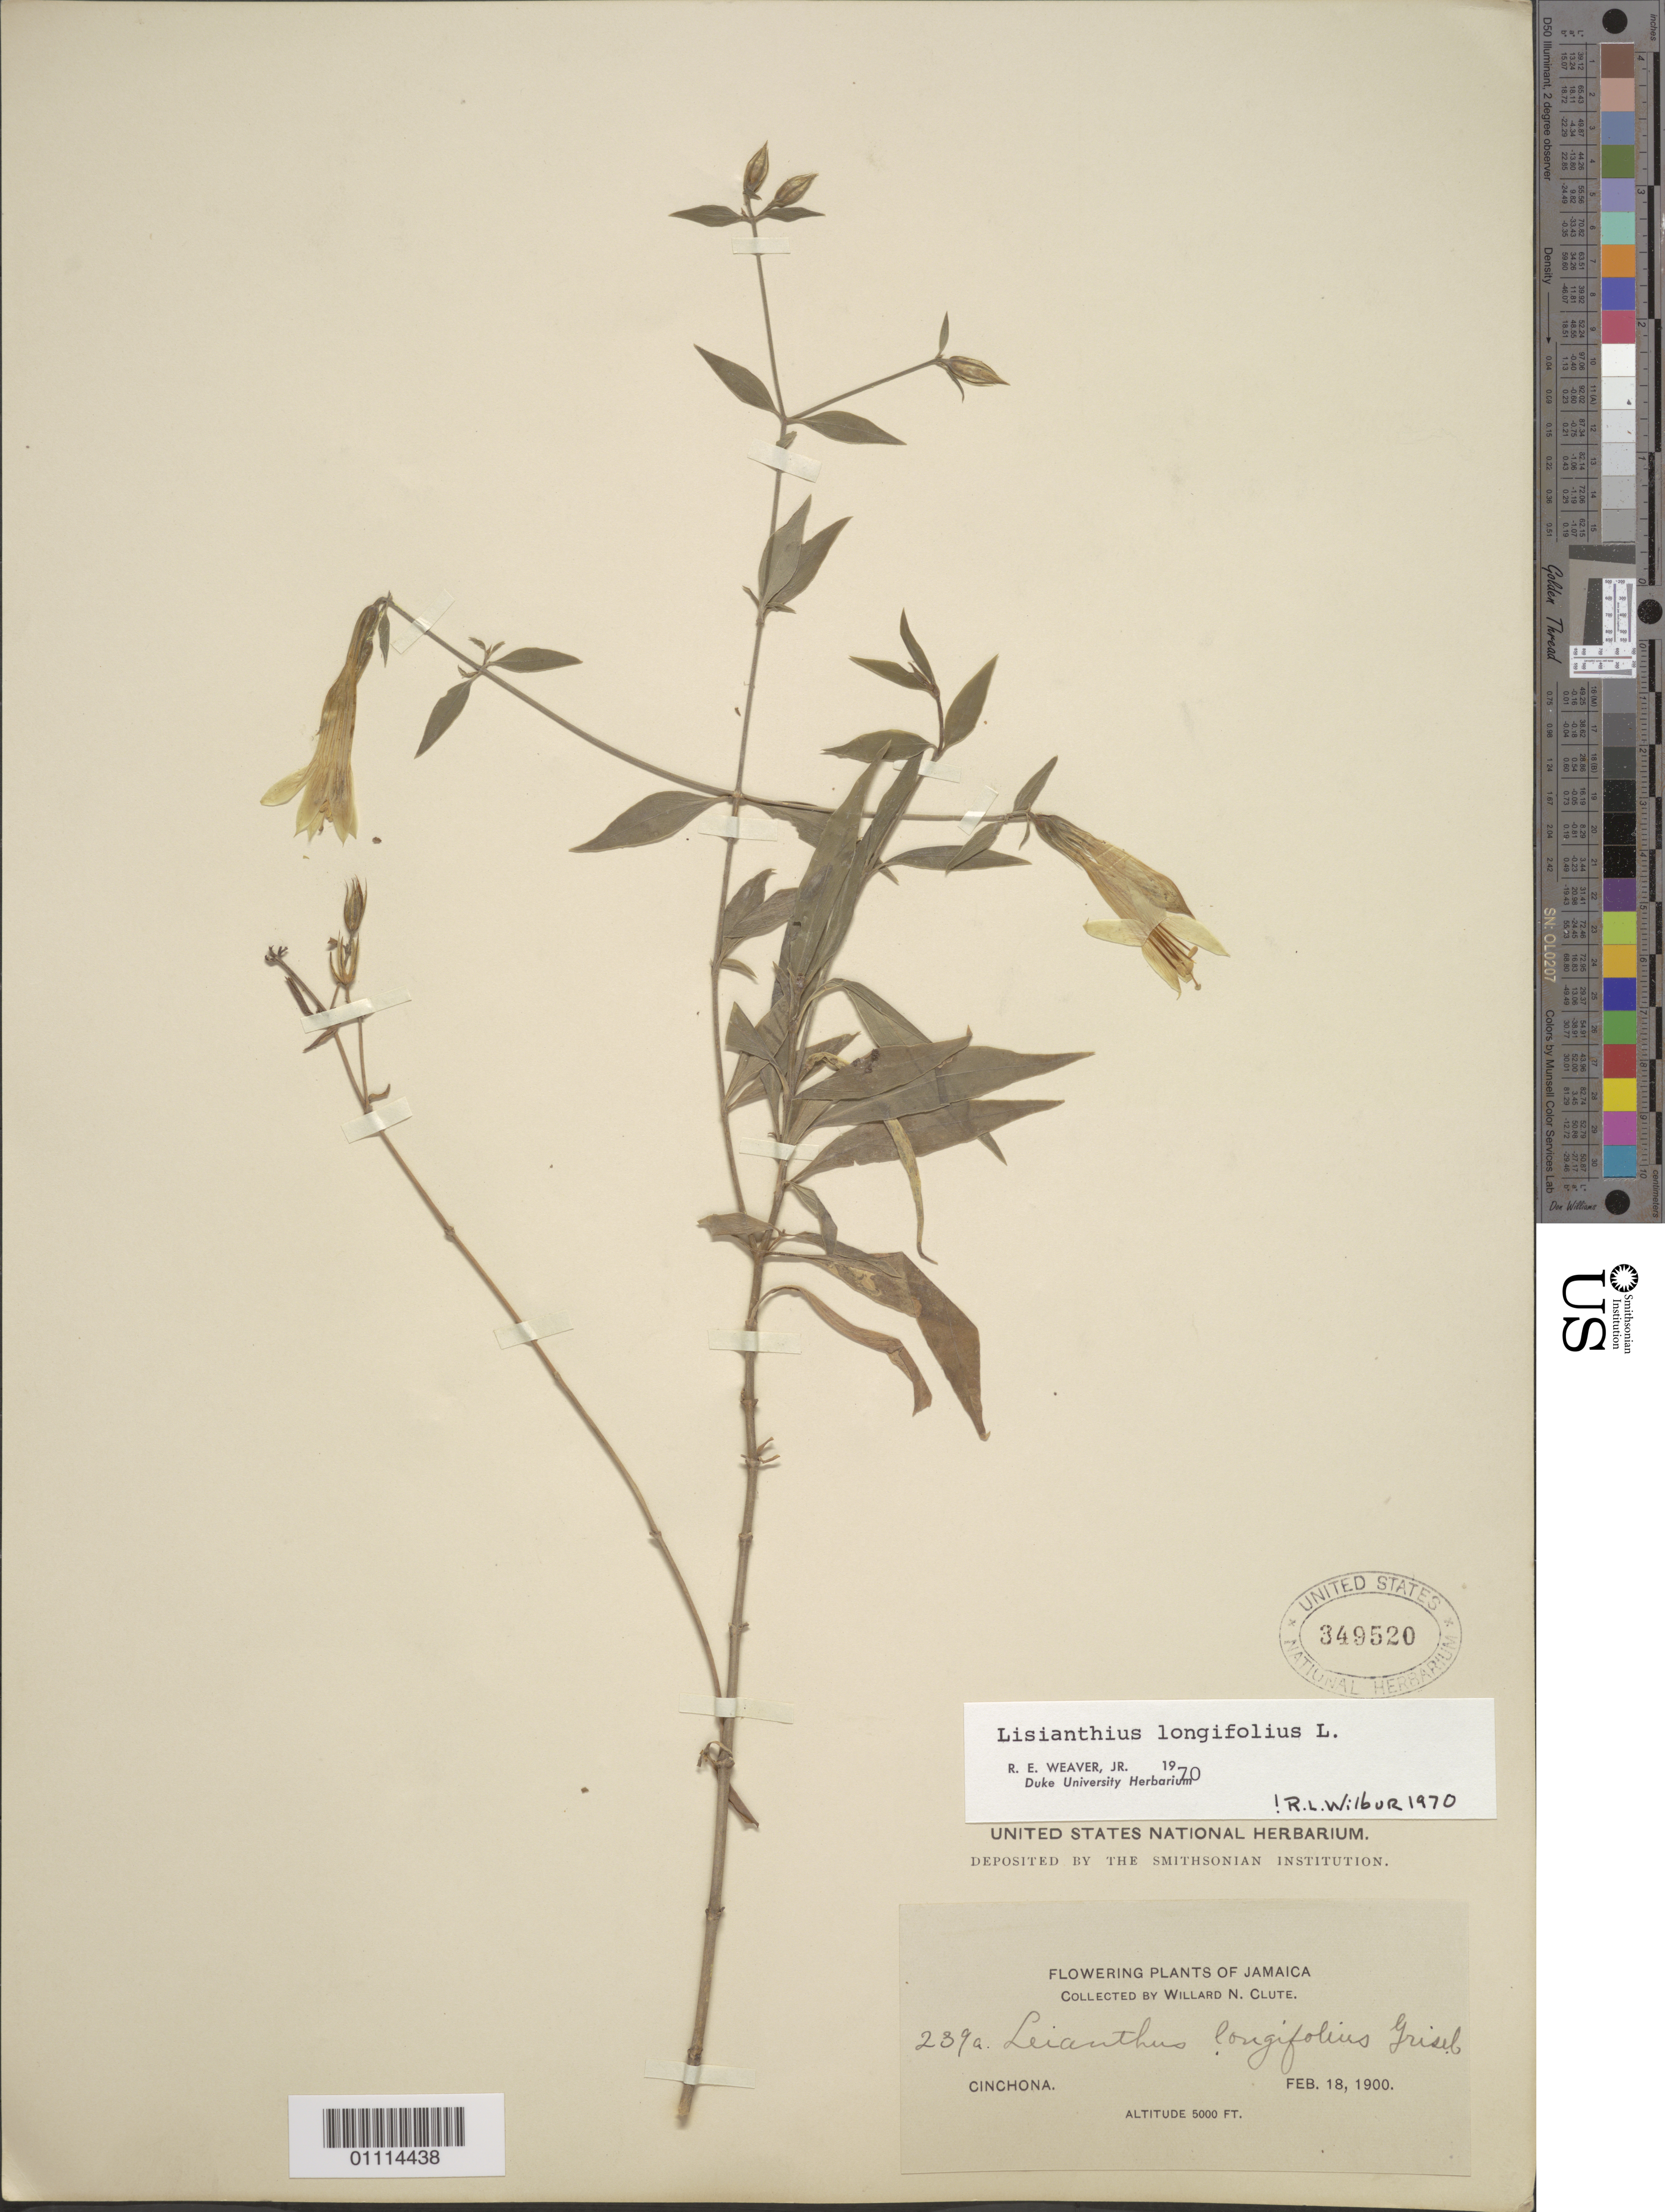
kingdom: Plantae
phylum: Tracheophyta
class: Magnoliopsida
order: Gentianales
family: Gentianaceae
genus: Lisianthius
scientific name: Lisianthius longifolius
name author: L.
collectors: W. N. Clute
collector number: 239a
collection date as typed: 18 Feb 1900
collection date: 1900-02-18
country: Jamaica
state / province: Saint Andrew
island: Jamaica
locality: Cinchona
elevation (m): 1524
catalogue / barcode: US 349520